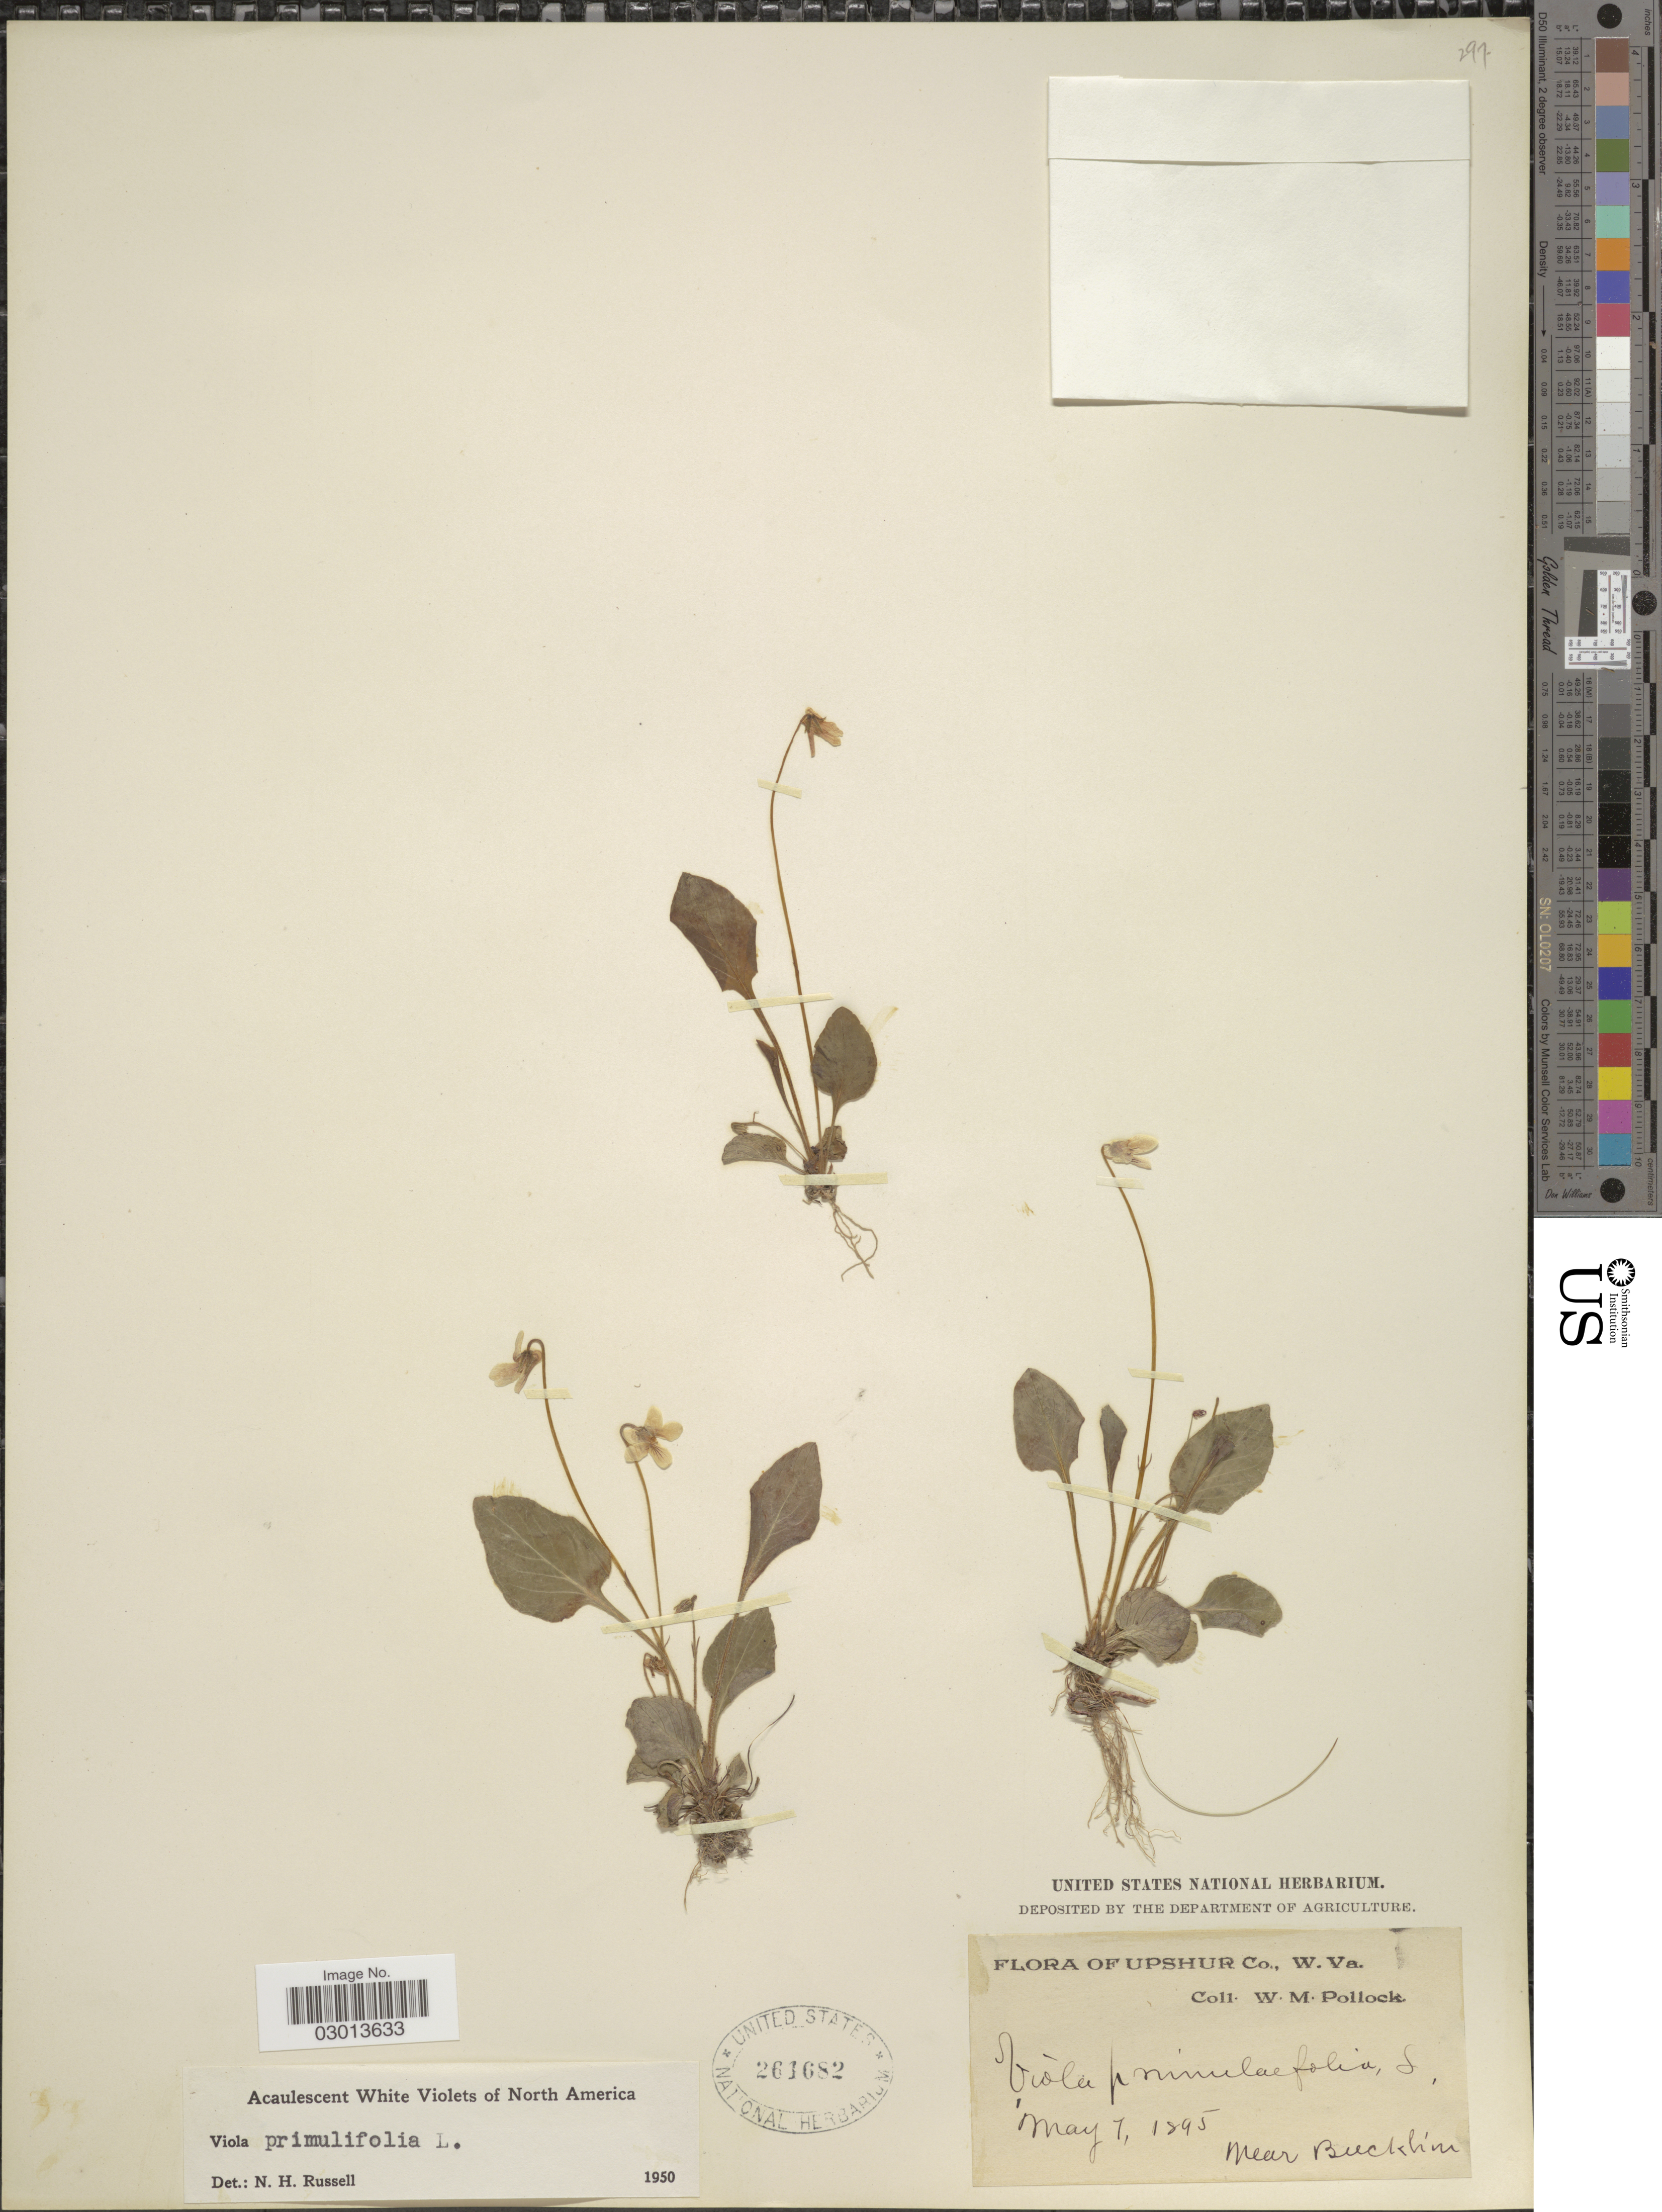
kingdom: Plantae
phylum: Tracheophyta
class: Magnoliopsida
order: Malpighiales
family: Violaceae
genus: Viola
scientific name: Viola primulifolia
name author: L.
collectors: W. M. Pollock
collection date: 1895-05-07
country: United States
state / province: West Virginia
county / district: Upshur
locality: W.Va. Near Bucklin.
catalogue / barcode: US 261682